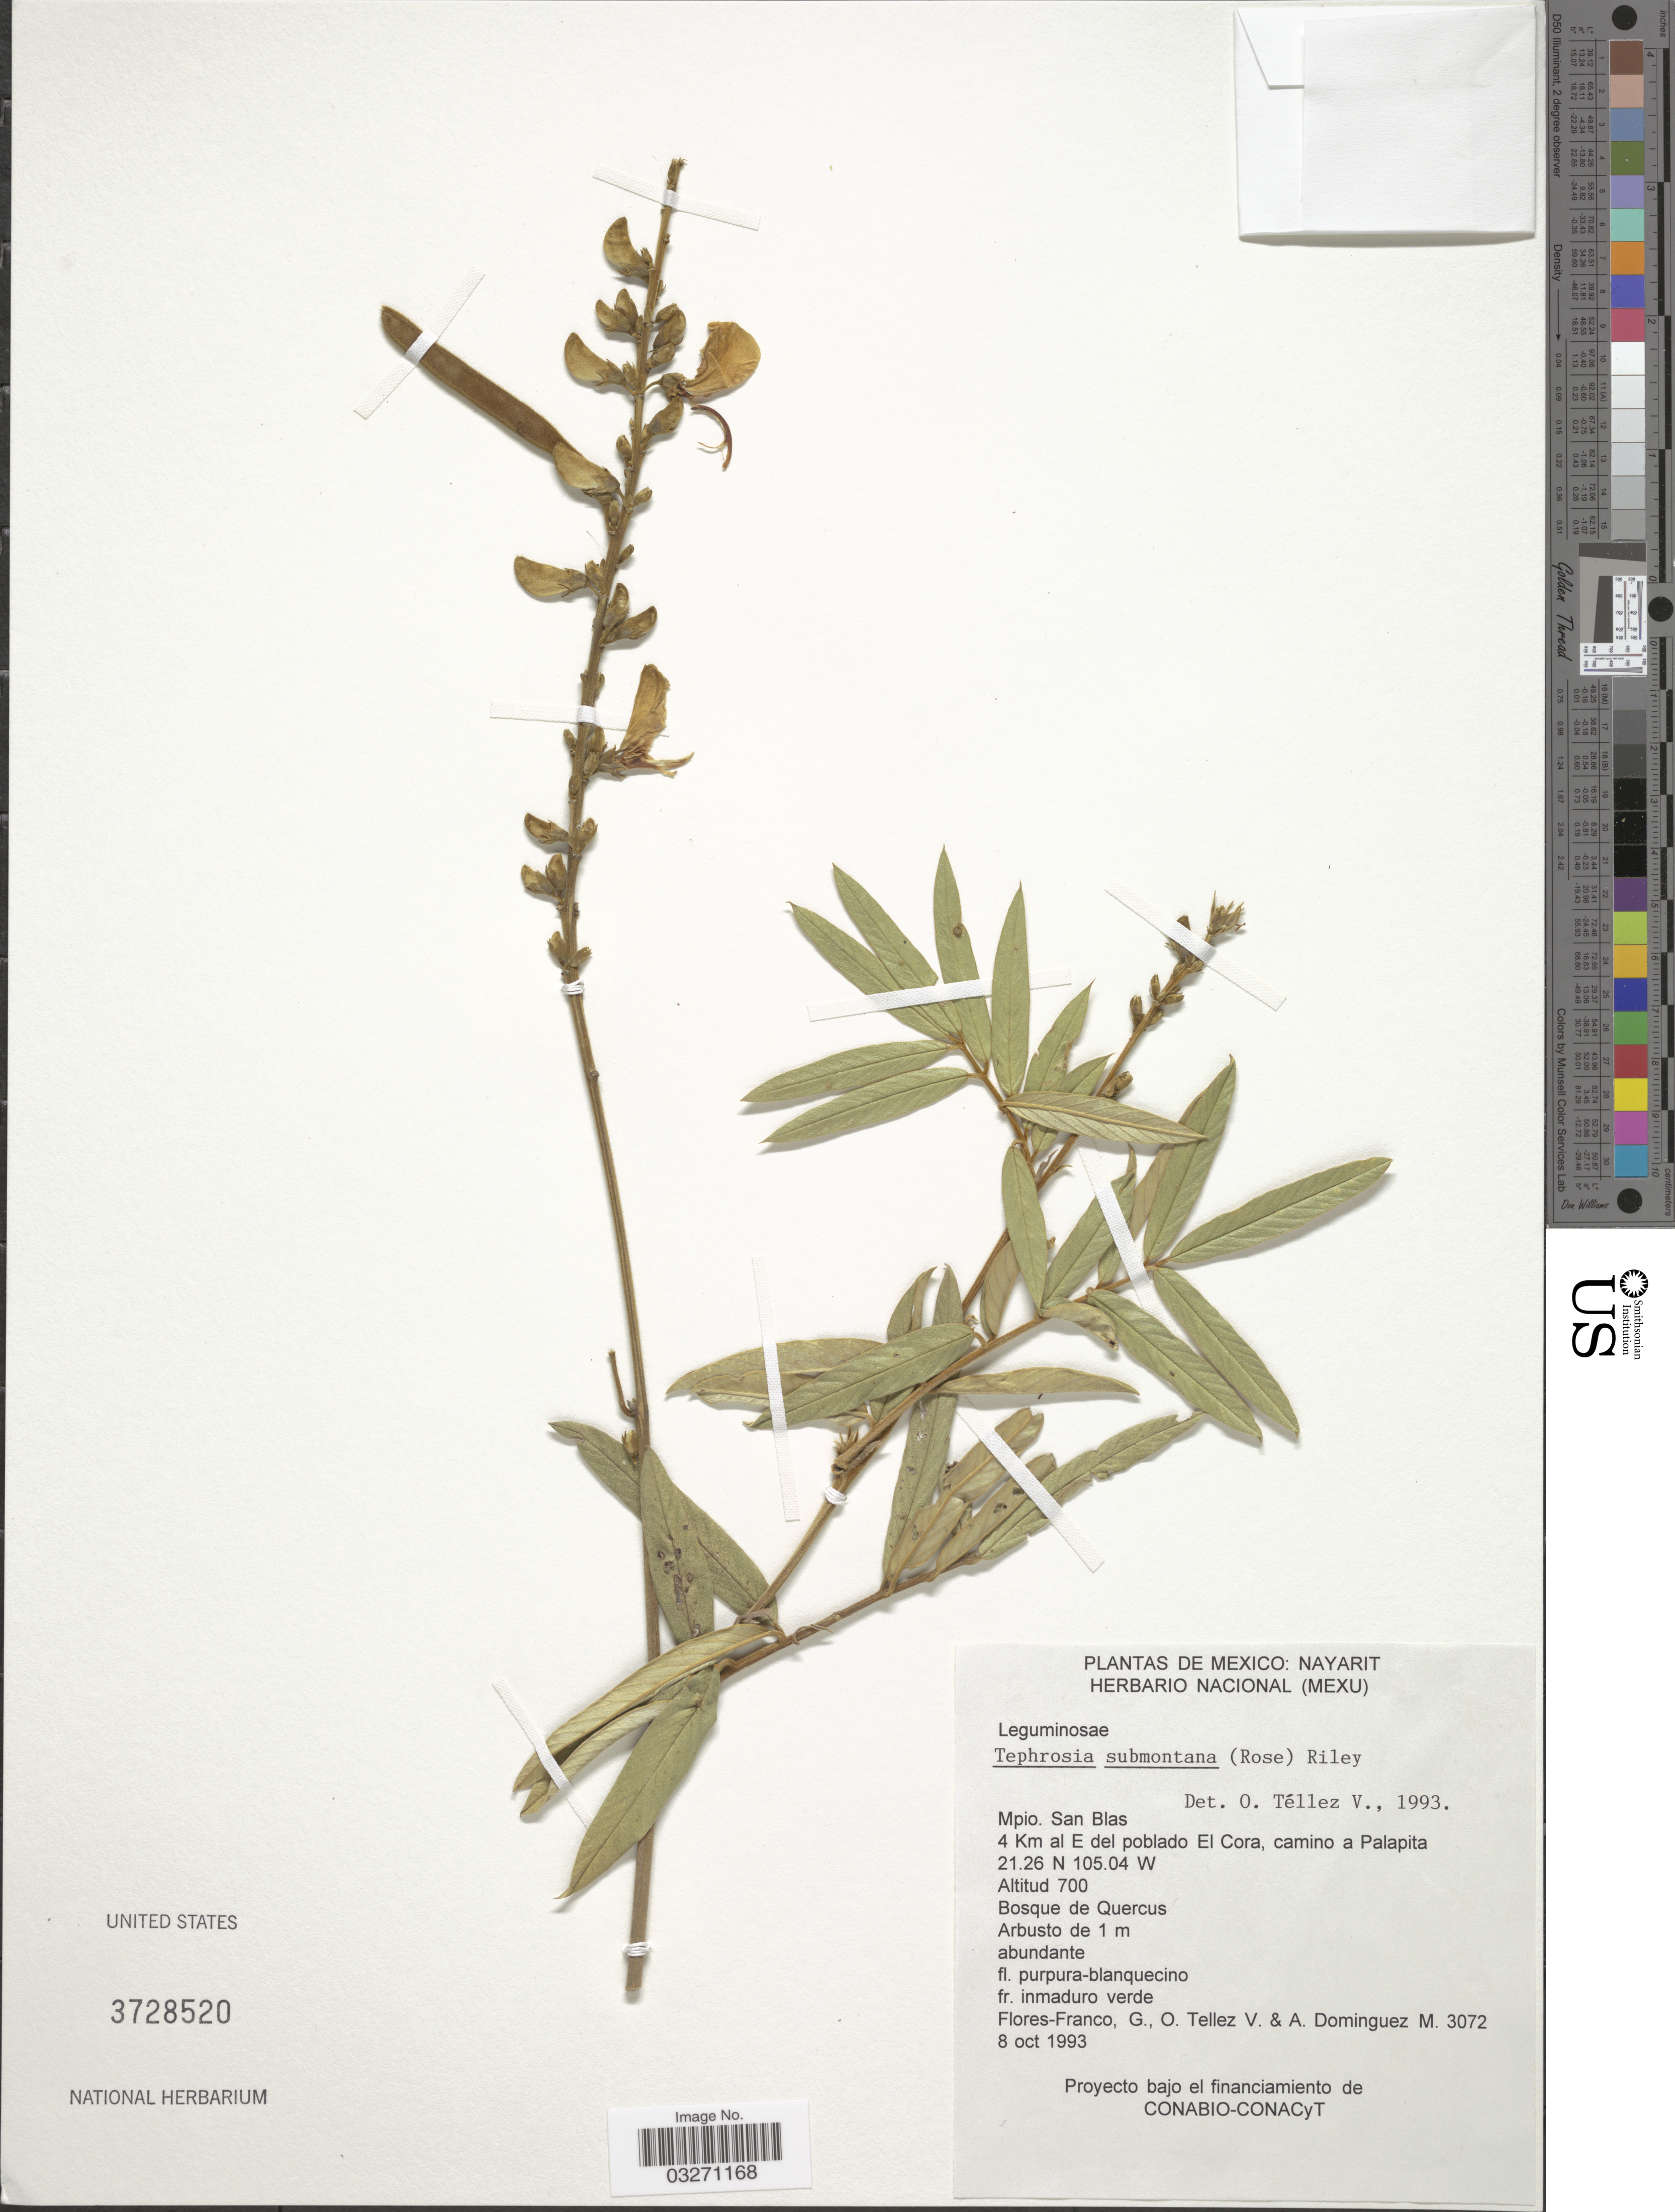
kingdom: Plantae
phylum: Tracheophyta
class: Magnoliopsida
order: Fabales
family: Fabaceae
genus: Tephrosia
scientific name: Tephrosia submontana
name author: (Rose) L. Riley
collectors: G. Flores F., O. Téllez V. & A. Dominguez M.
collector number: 3072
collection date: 1993-10-08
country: Mexico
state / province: Nayarit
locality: Mpio. San Blas, 4 Km al E del poblado El Cora, camino a Palapita.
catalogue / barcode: US 3728520